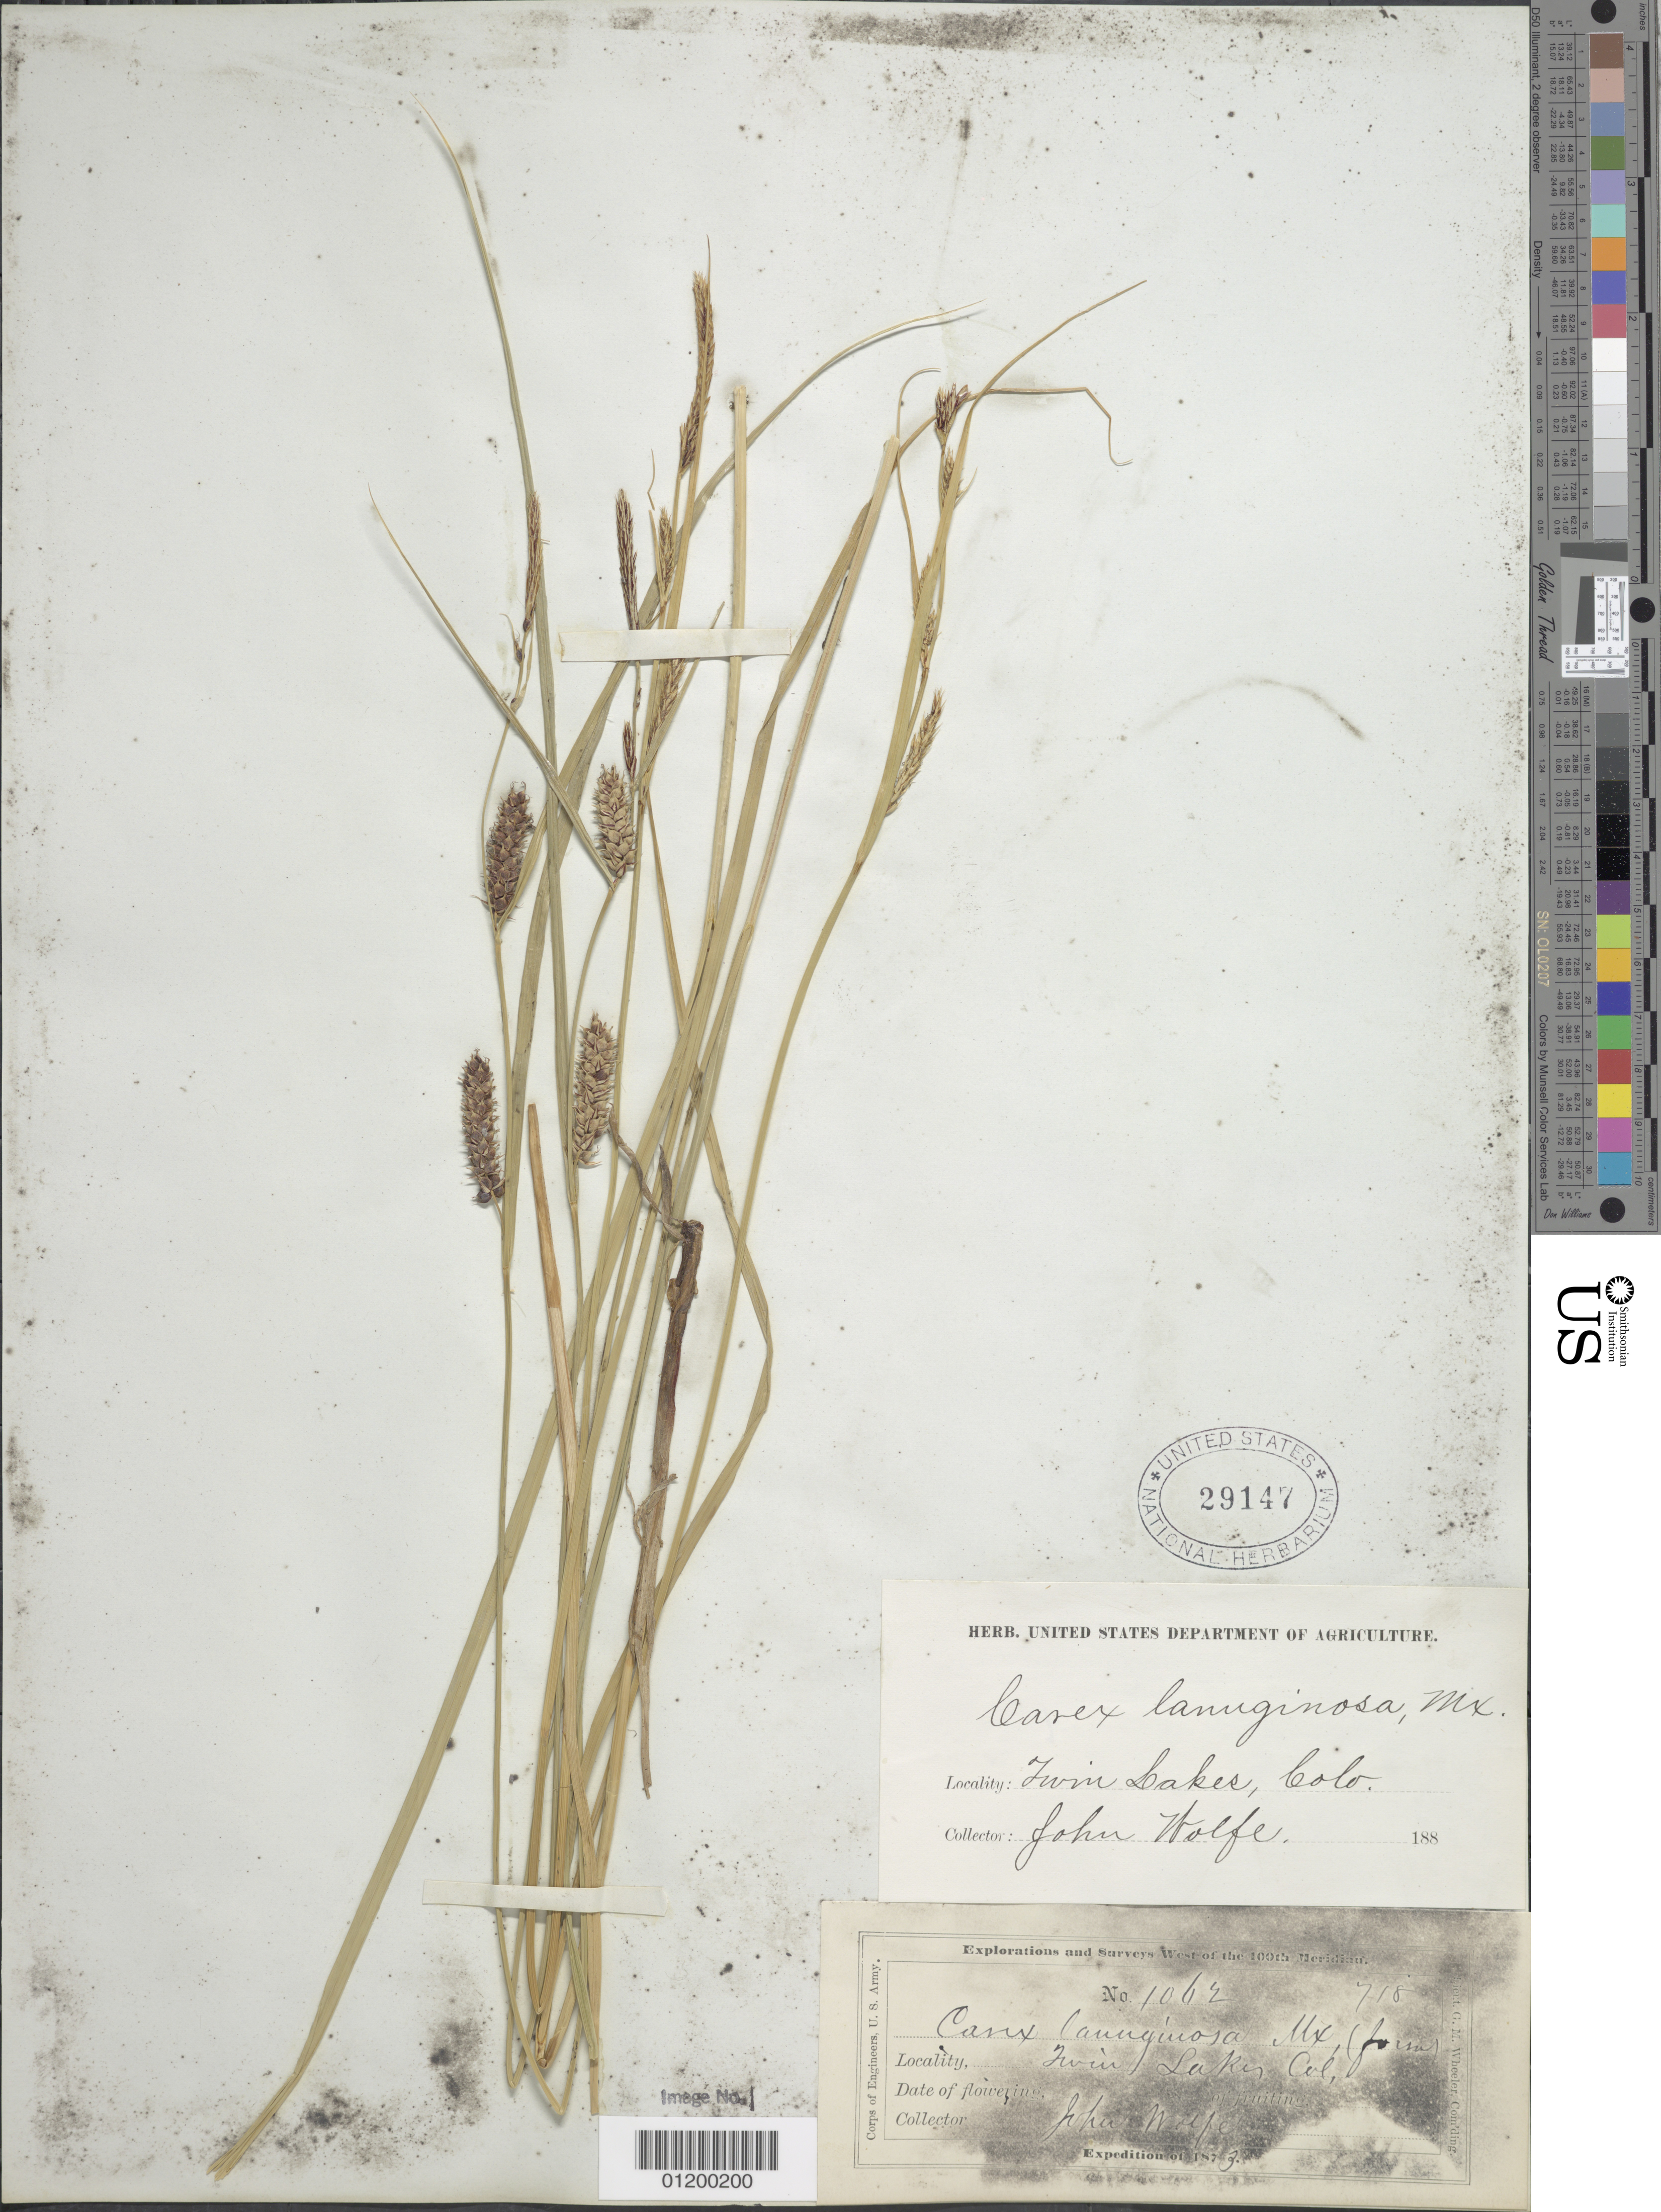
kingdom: Plantae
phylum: Tracheophyta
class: Liliopsida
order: Poales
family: Cyperaceae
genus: Carex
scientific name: Carex pellita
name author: Muhl. ex Willd.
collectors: J. Wolfe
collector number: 1062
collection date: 1873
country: United States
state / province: Colorado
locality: Twin Lakes.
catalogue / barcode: US 29147